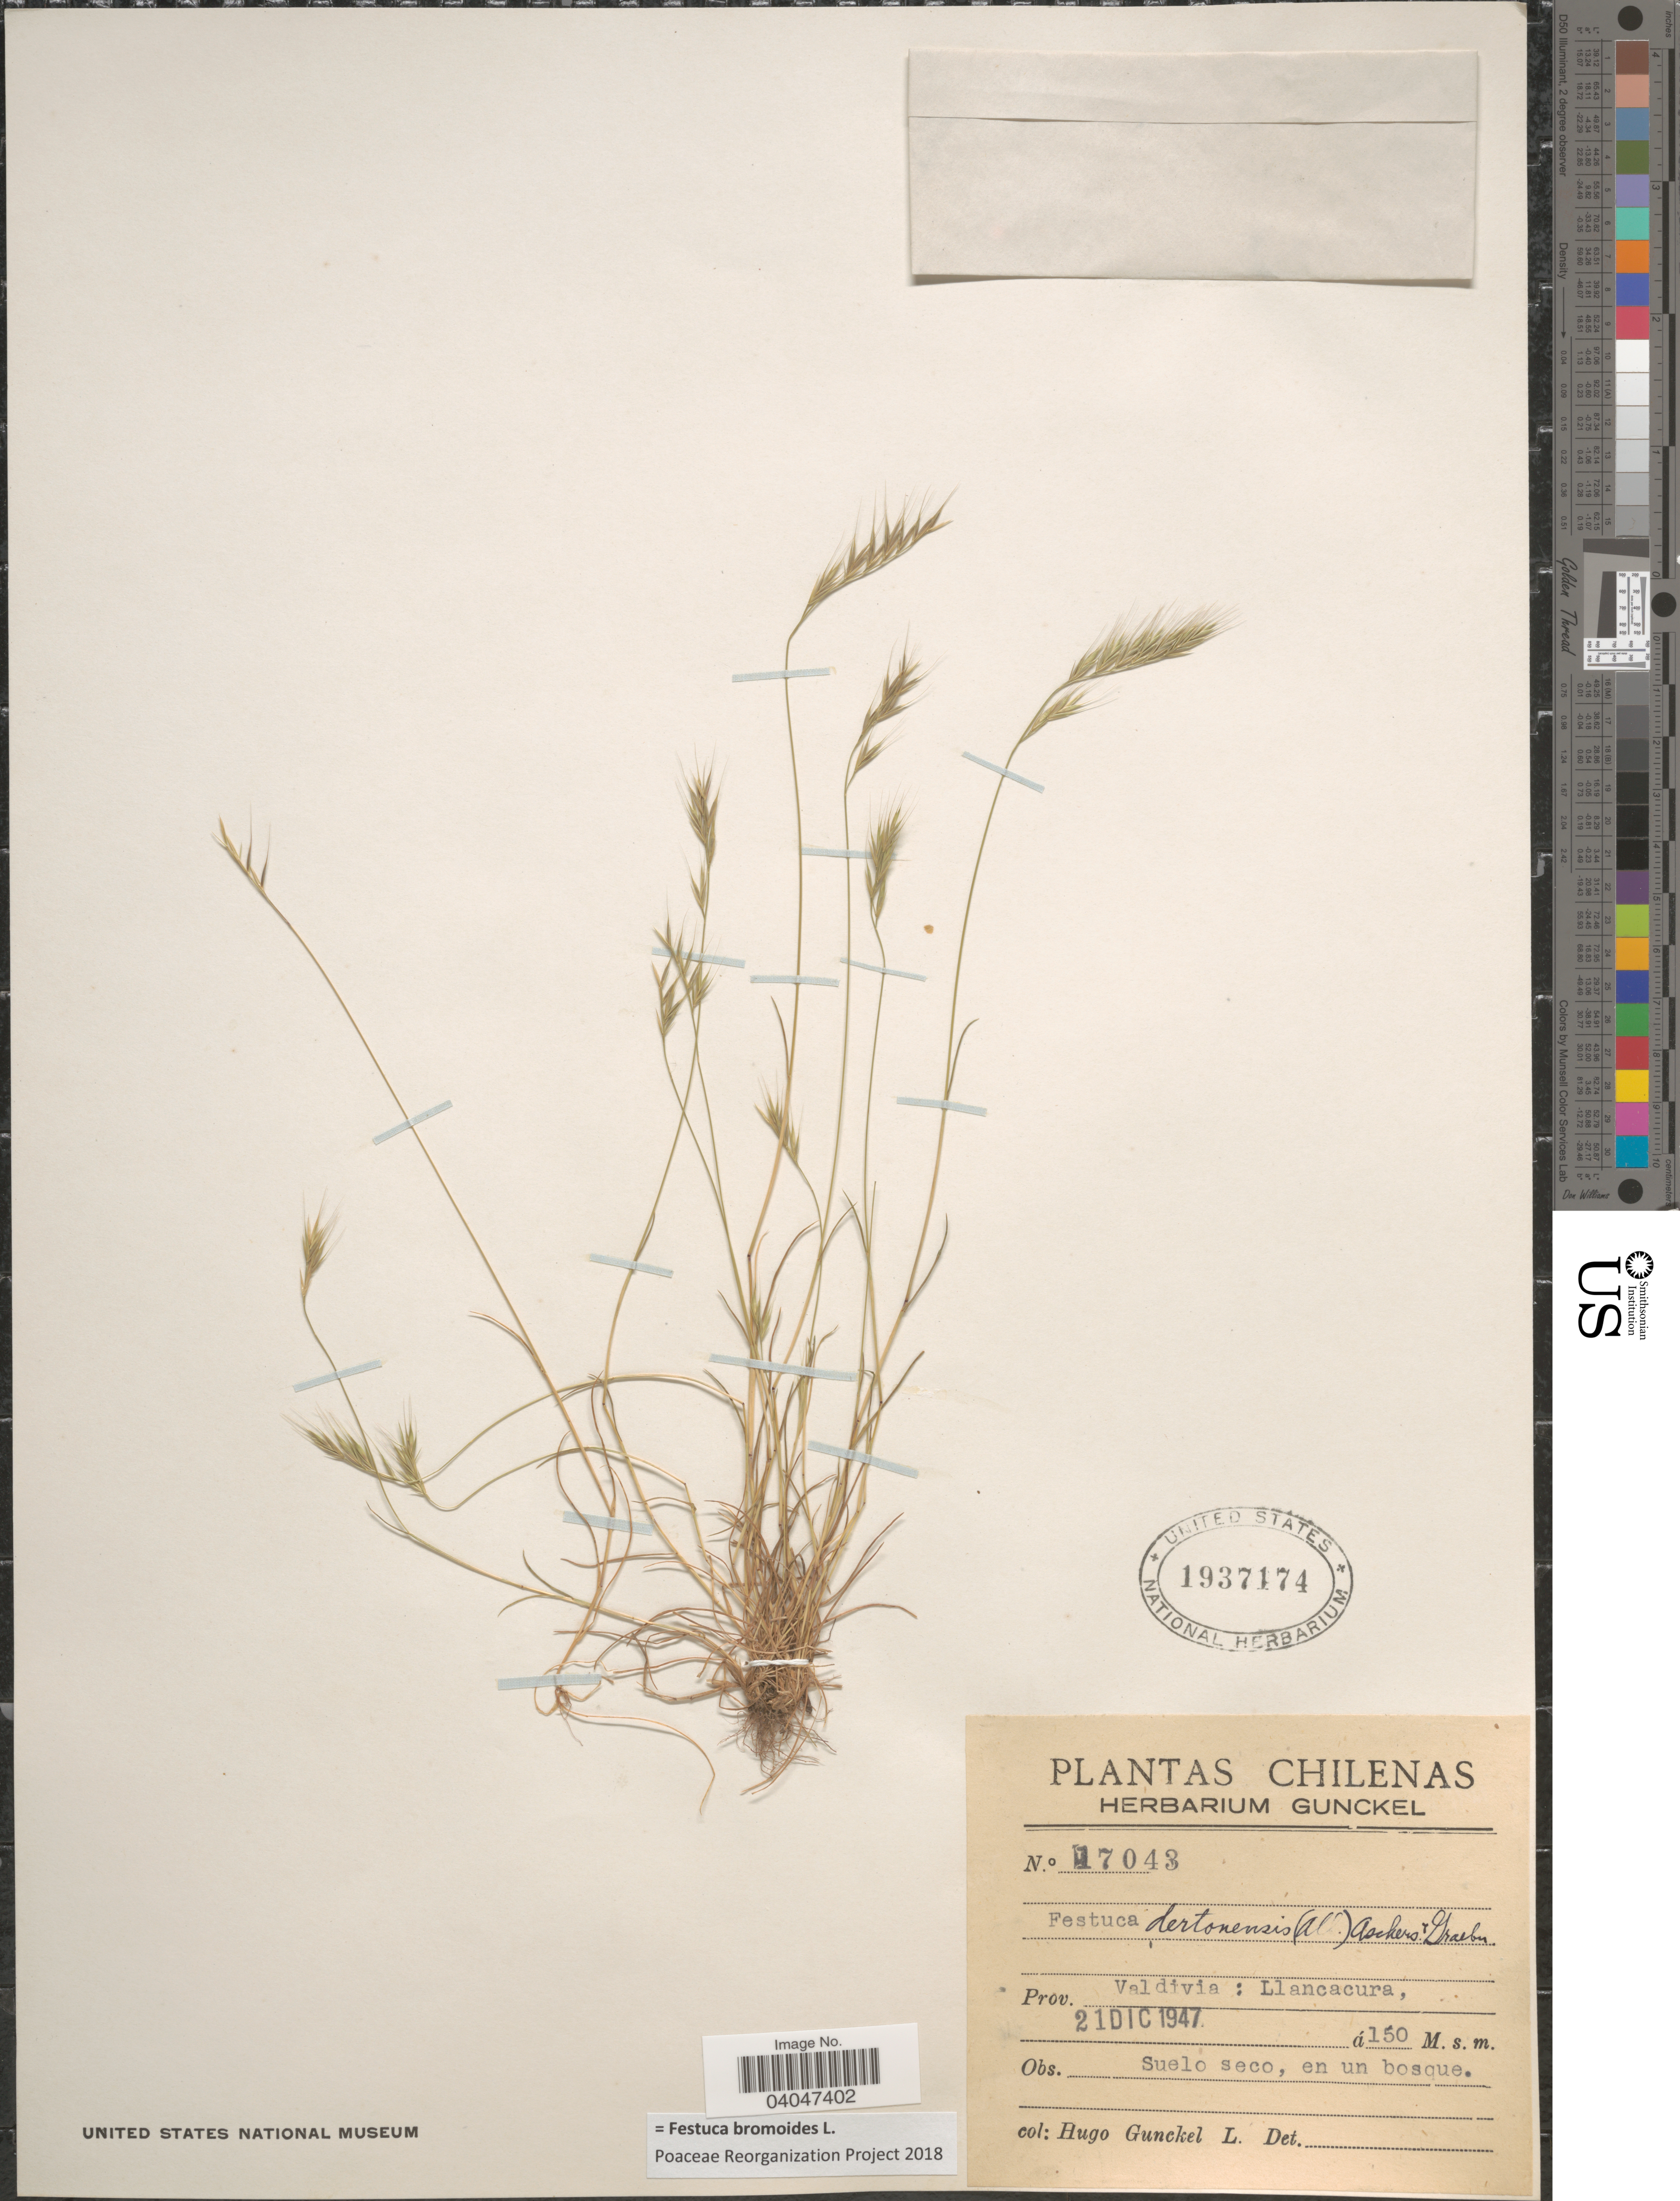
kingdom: Plantae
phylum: Tracheophyta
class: Liliopsida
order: Poales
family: Poaceae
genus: Festuca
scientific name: Festuca bromoides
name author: L.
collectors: H. Gunckel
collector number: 17043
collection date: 1947-12-21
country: Chile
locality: Prov. Valdivia: Llancacura.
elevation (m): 150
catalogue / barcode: US 1937174